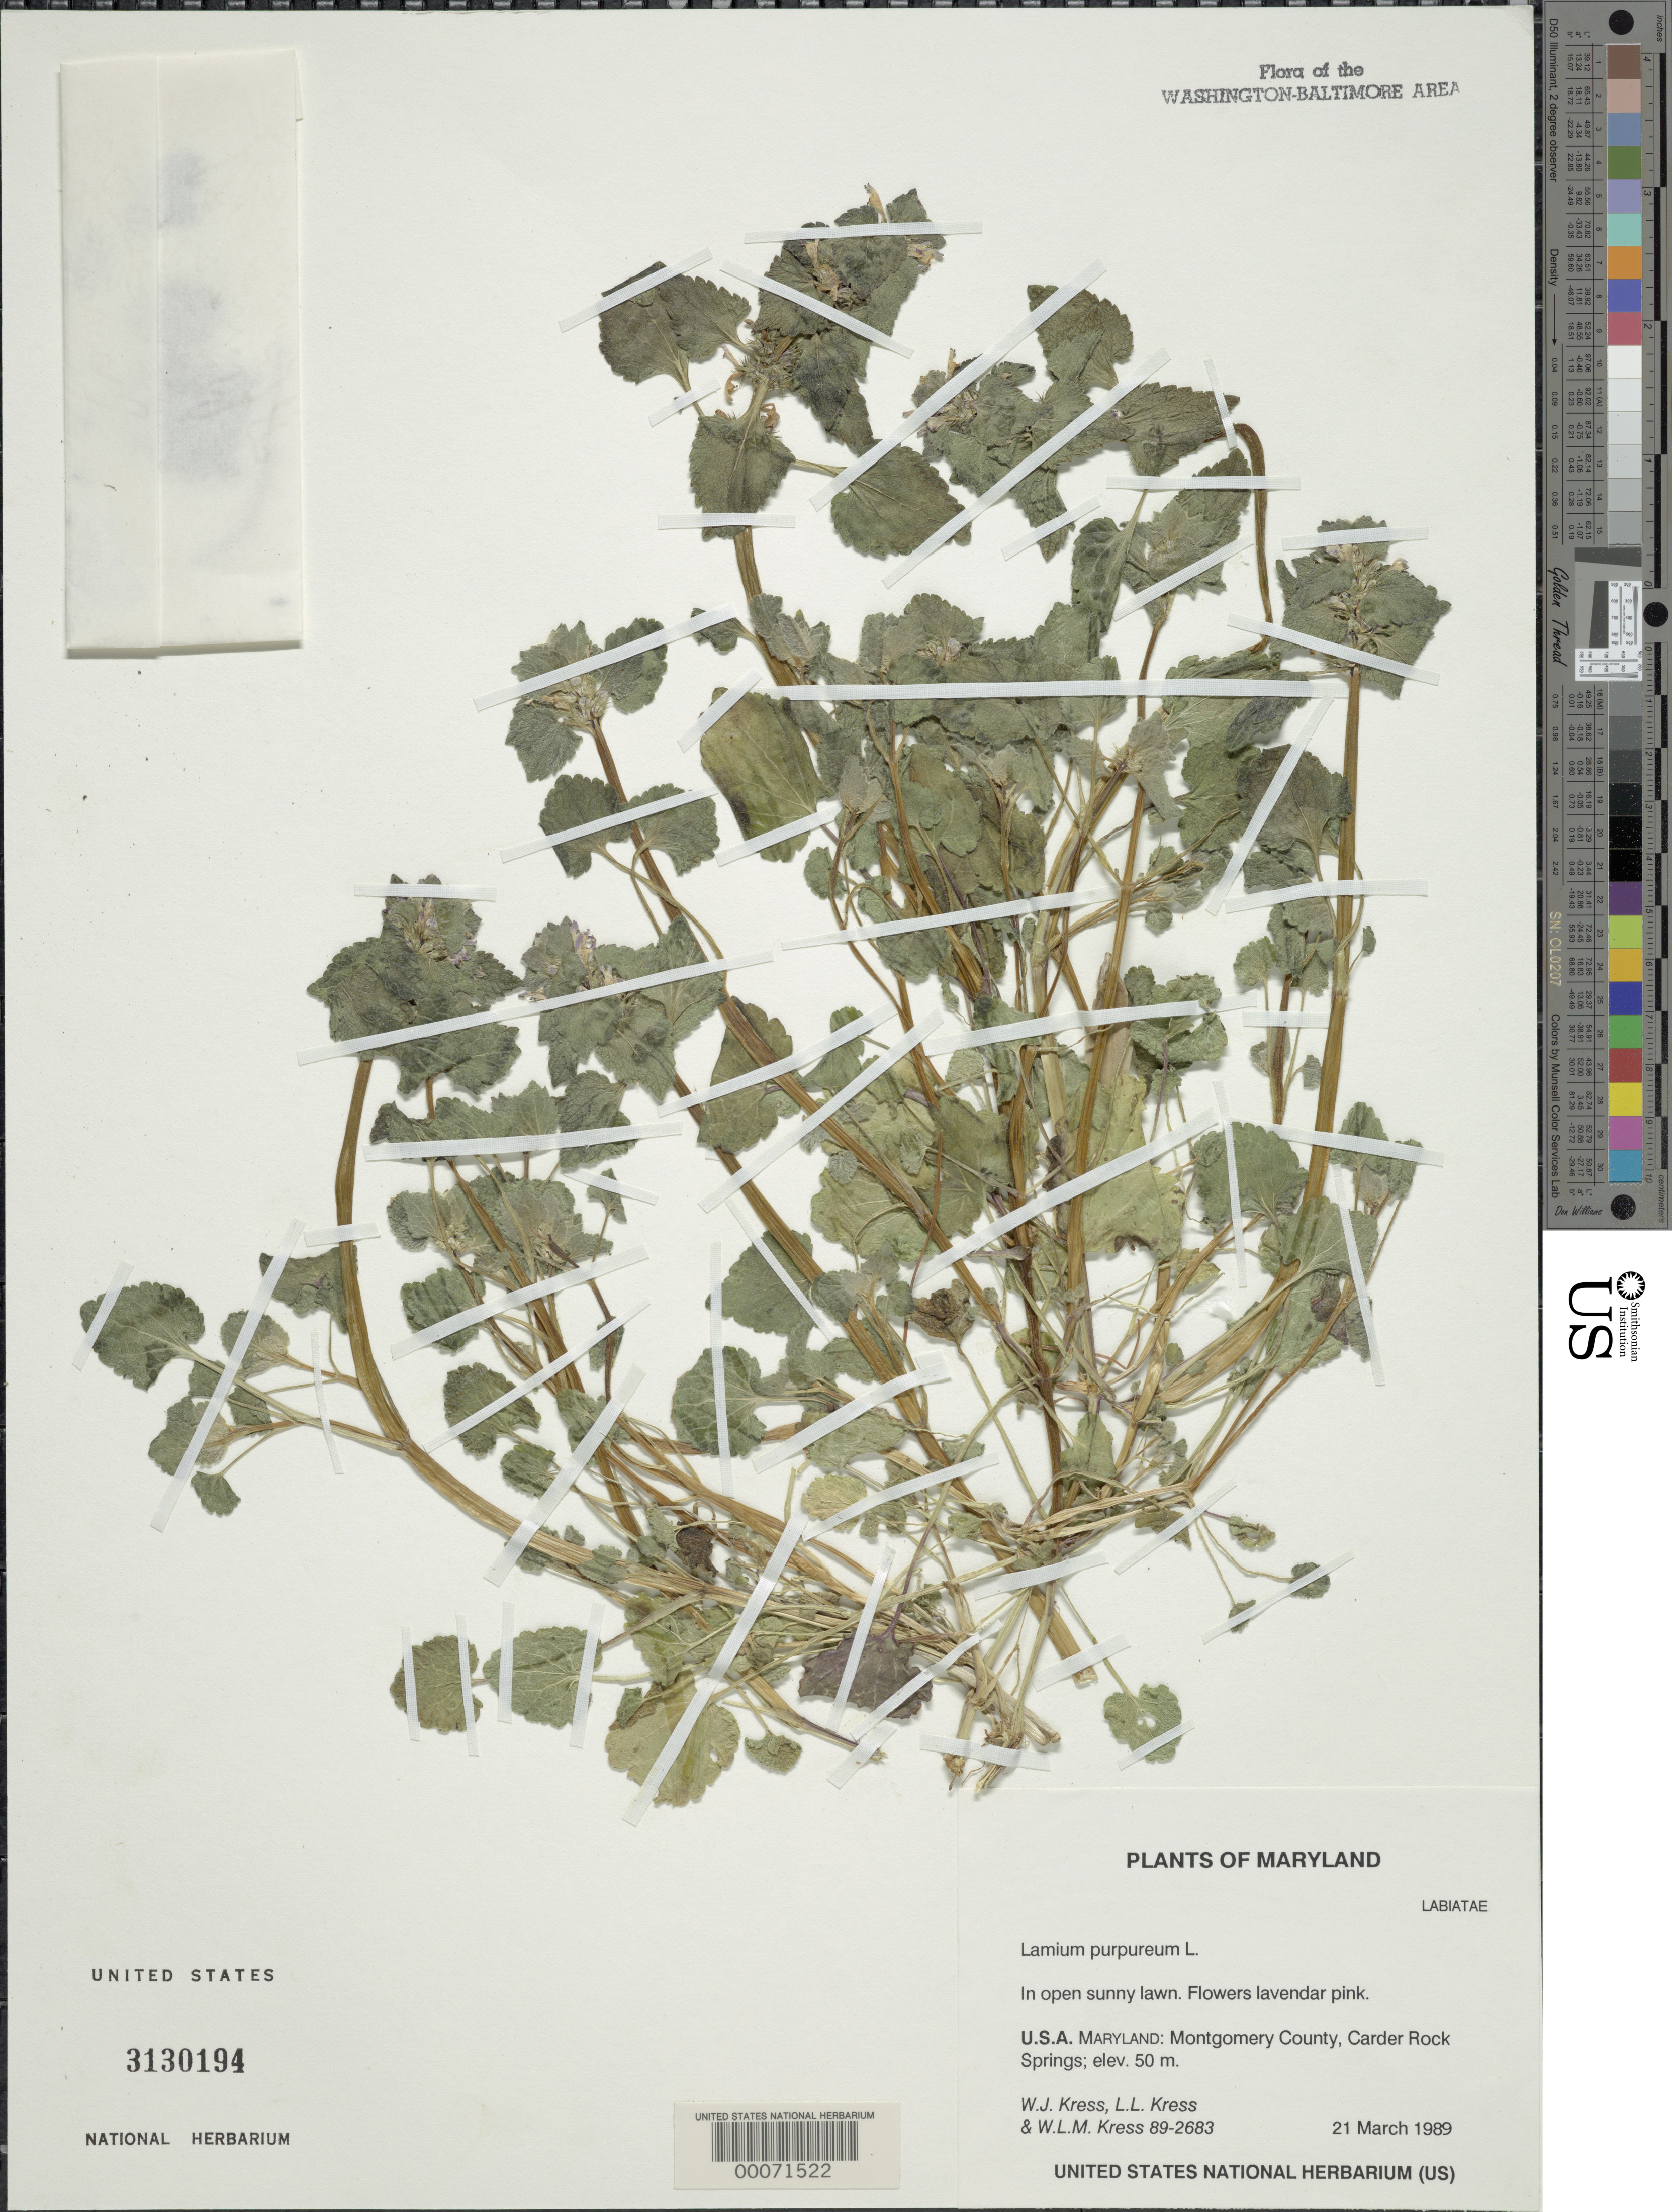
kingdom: Plantae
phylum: Tracheophyta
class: Magnoliopsida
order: Lamiales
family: Lamiaceae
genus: Lamium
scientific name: Lamium purpureum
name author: L.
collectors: W. J. Kress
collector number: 89-2683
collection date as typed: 21 Mar 1989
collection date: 1989-03-21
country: United States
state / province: Maryland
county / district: Montgomery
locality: Carder Rock Springs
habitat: In open sunny lawn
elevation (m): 50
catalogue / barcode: US 3130194